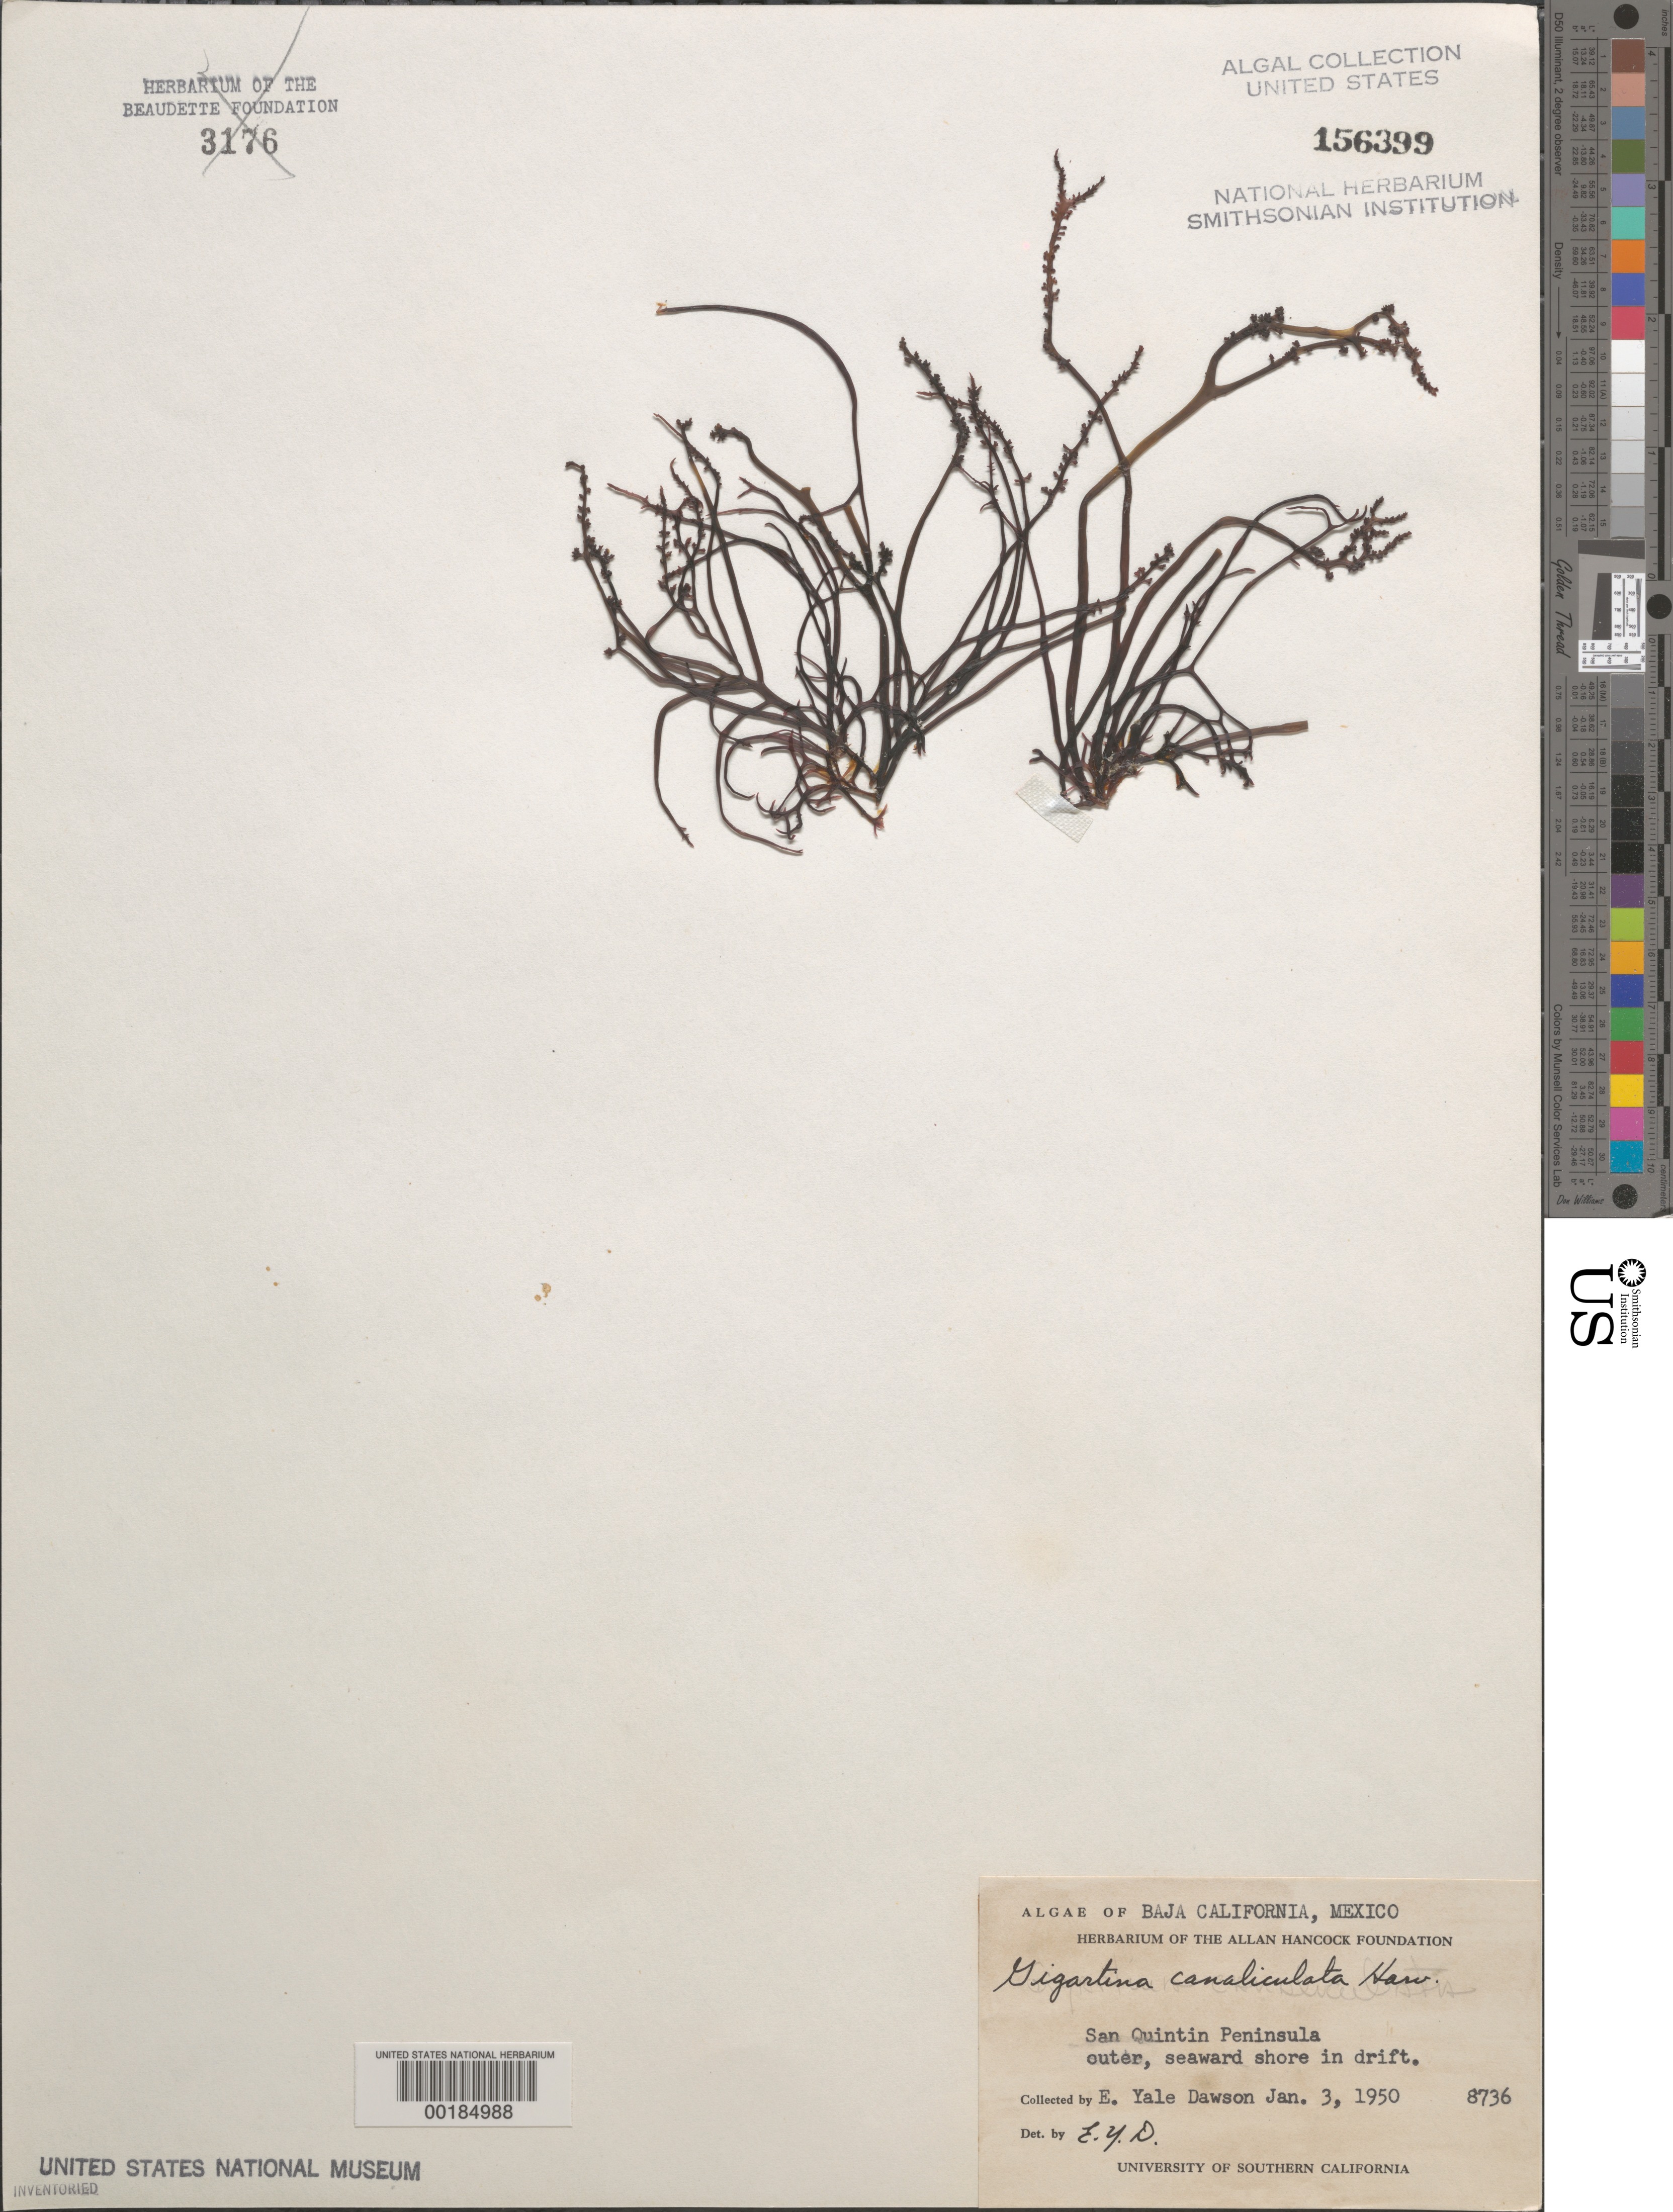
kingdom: Plantae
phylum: Rhodophyta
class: Florideophyceae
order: Gigartinales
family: Gigartinaceae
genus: Chondracanthus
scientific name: Chondracanthus canaliculatus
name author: (Harv.) Guiry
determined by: Algae name updating Project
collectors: E. Y. Dawson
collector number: EYD 8736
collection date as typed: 03 Jan 1950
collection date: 1950-01-03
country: Mexico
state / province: Baja California Norte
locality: San Quintin Peninsula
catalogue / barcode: US 156399